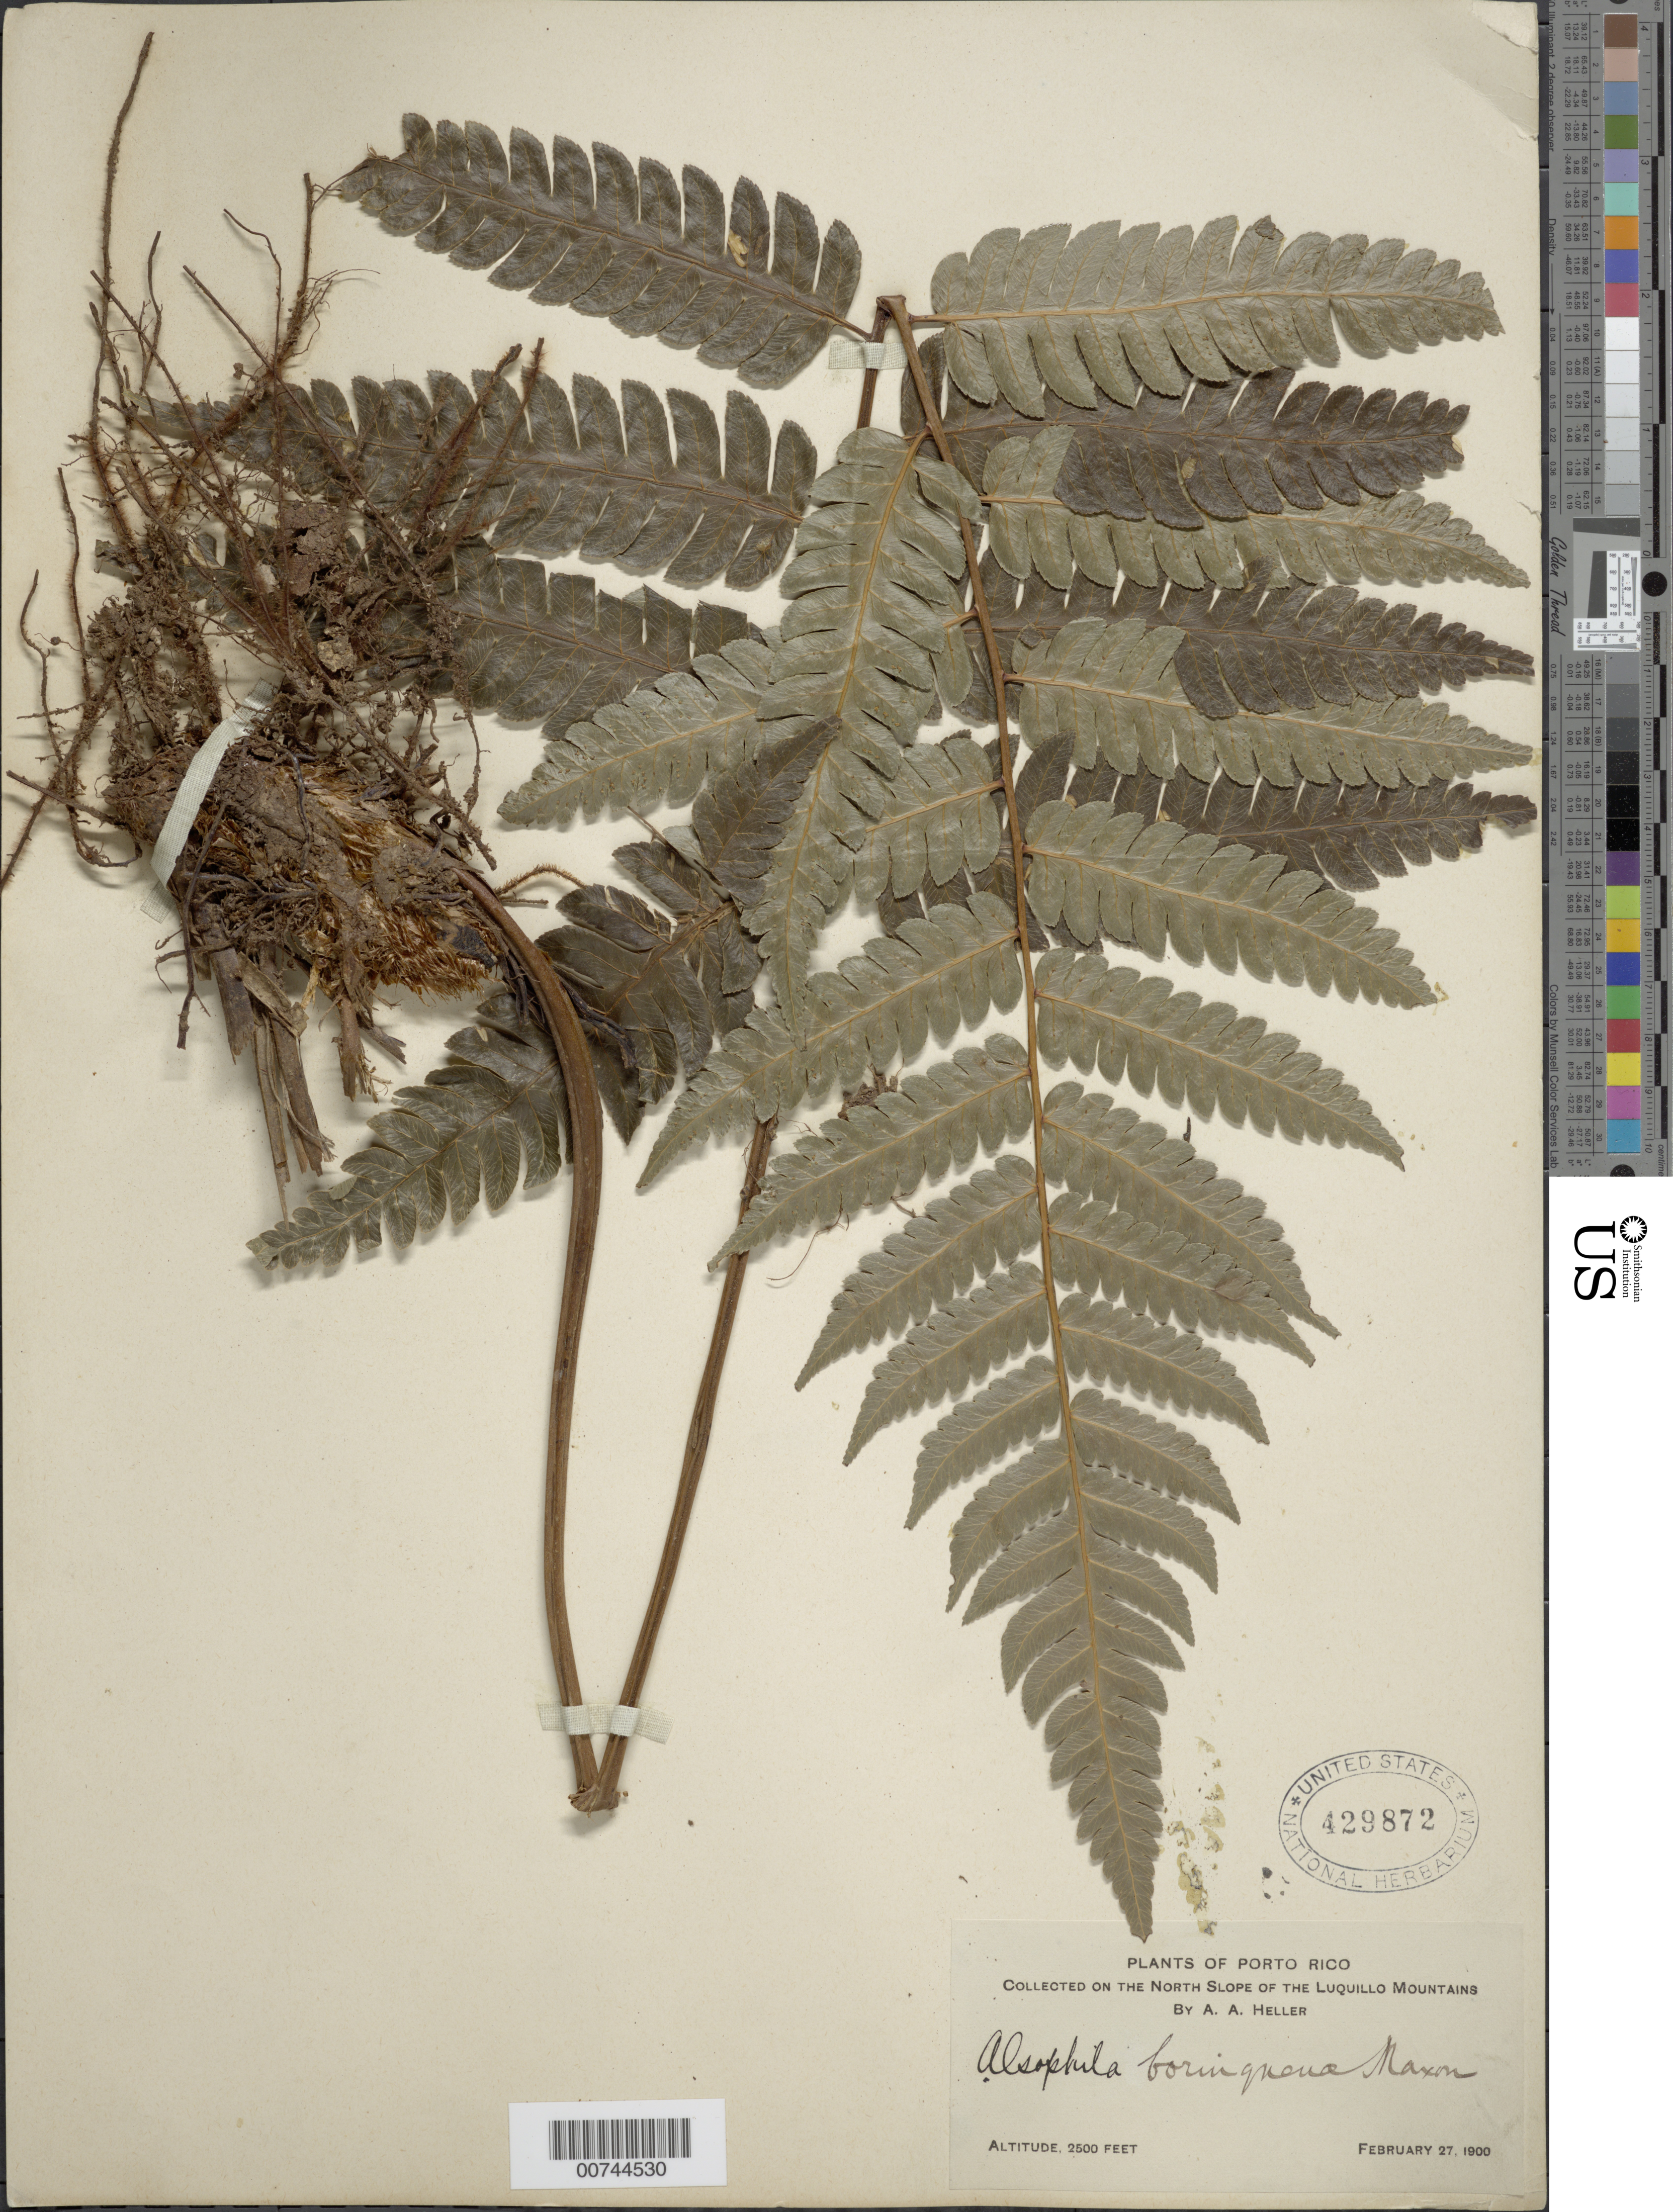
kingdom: Plantae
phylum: Tracheophyta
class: Polypodiopsida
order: Cyatheales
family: Cyatheaceae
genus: Cyathea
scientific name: Cyathea borinquena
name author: (Maxon) Domin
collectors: A. A. Heller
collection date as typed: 27 Feb 1900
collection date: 1900-02-27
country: Puerto Rico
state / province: Luquillo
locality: On the North slope of The Luquillo Mountains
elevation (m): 762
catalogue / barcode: US 429872